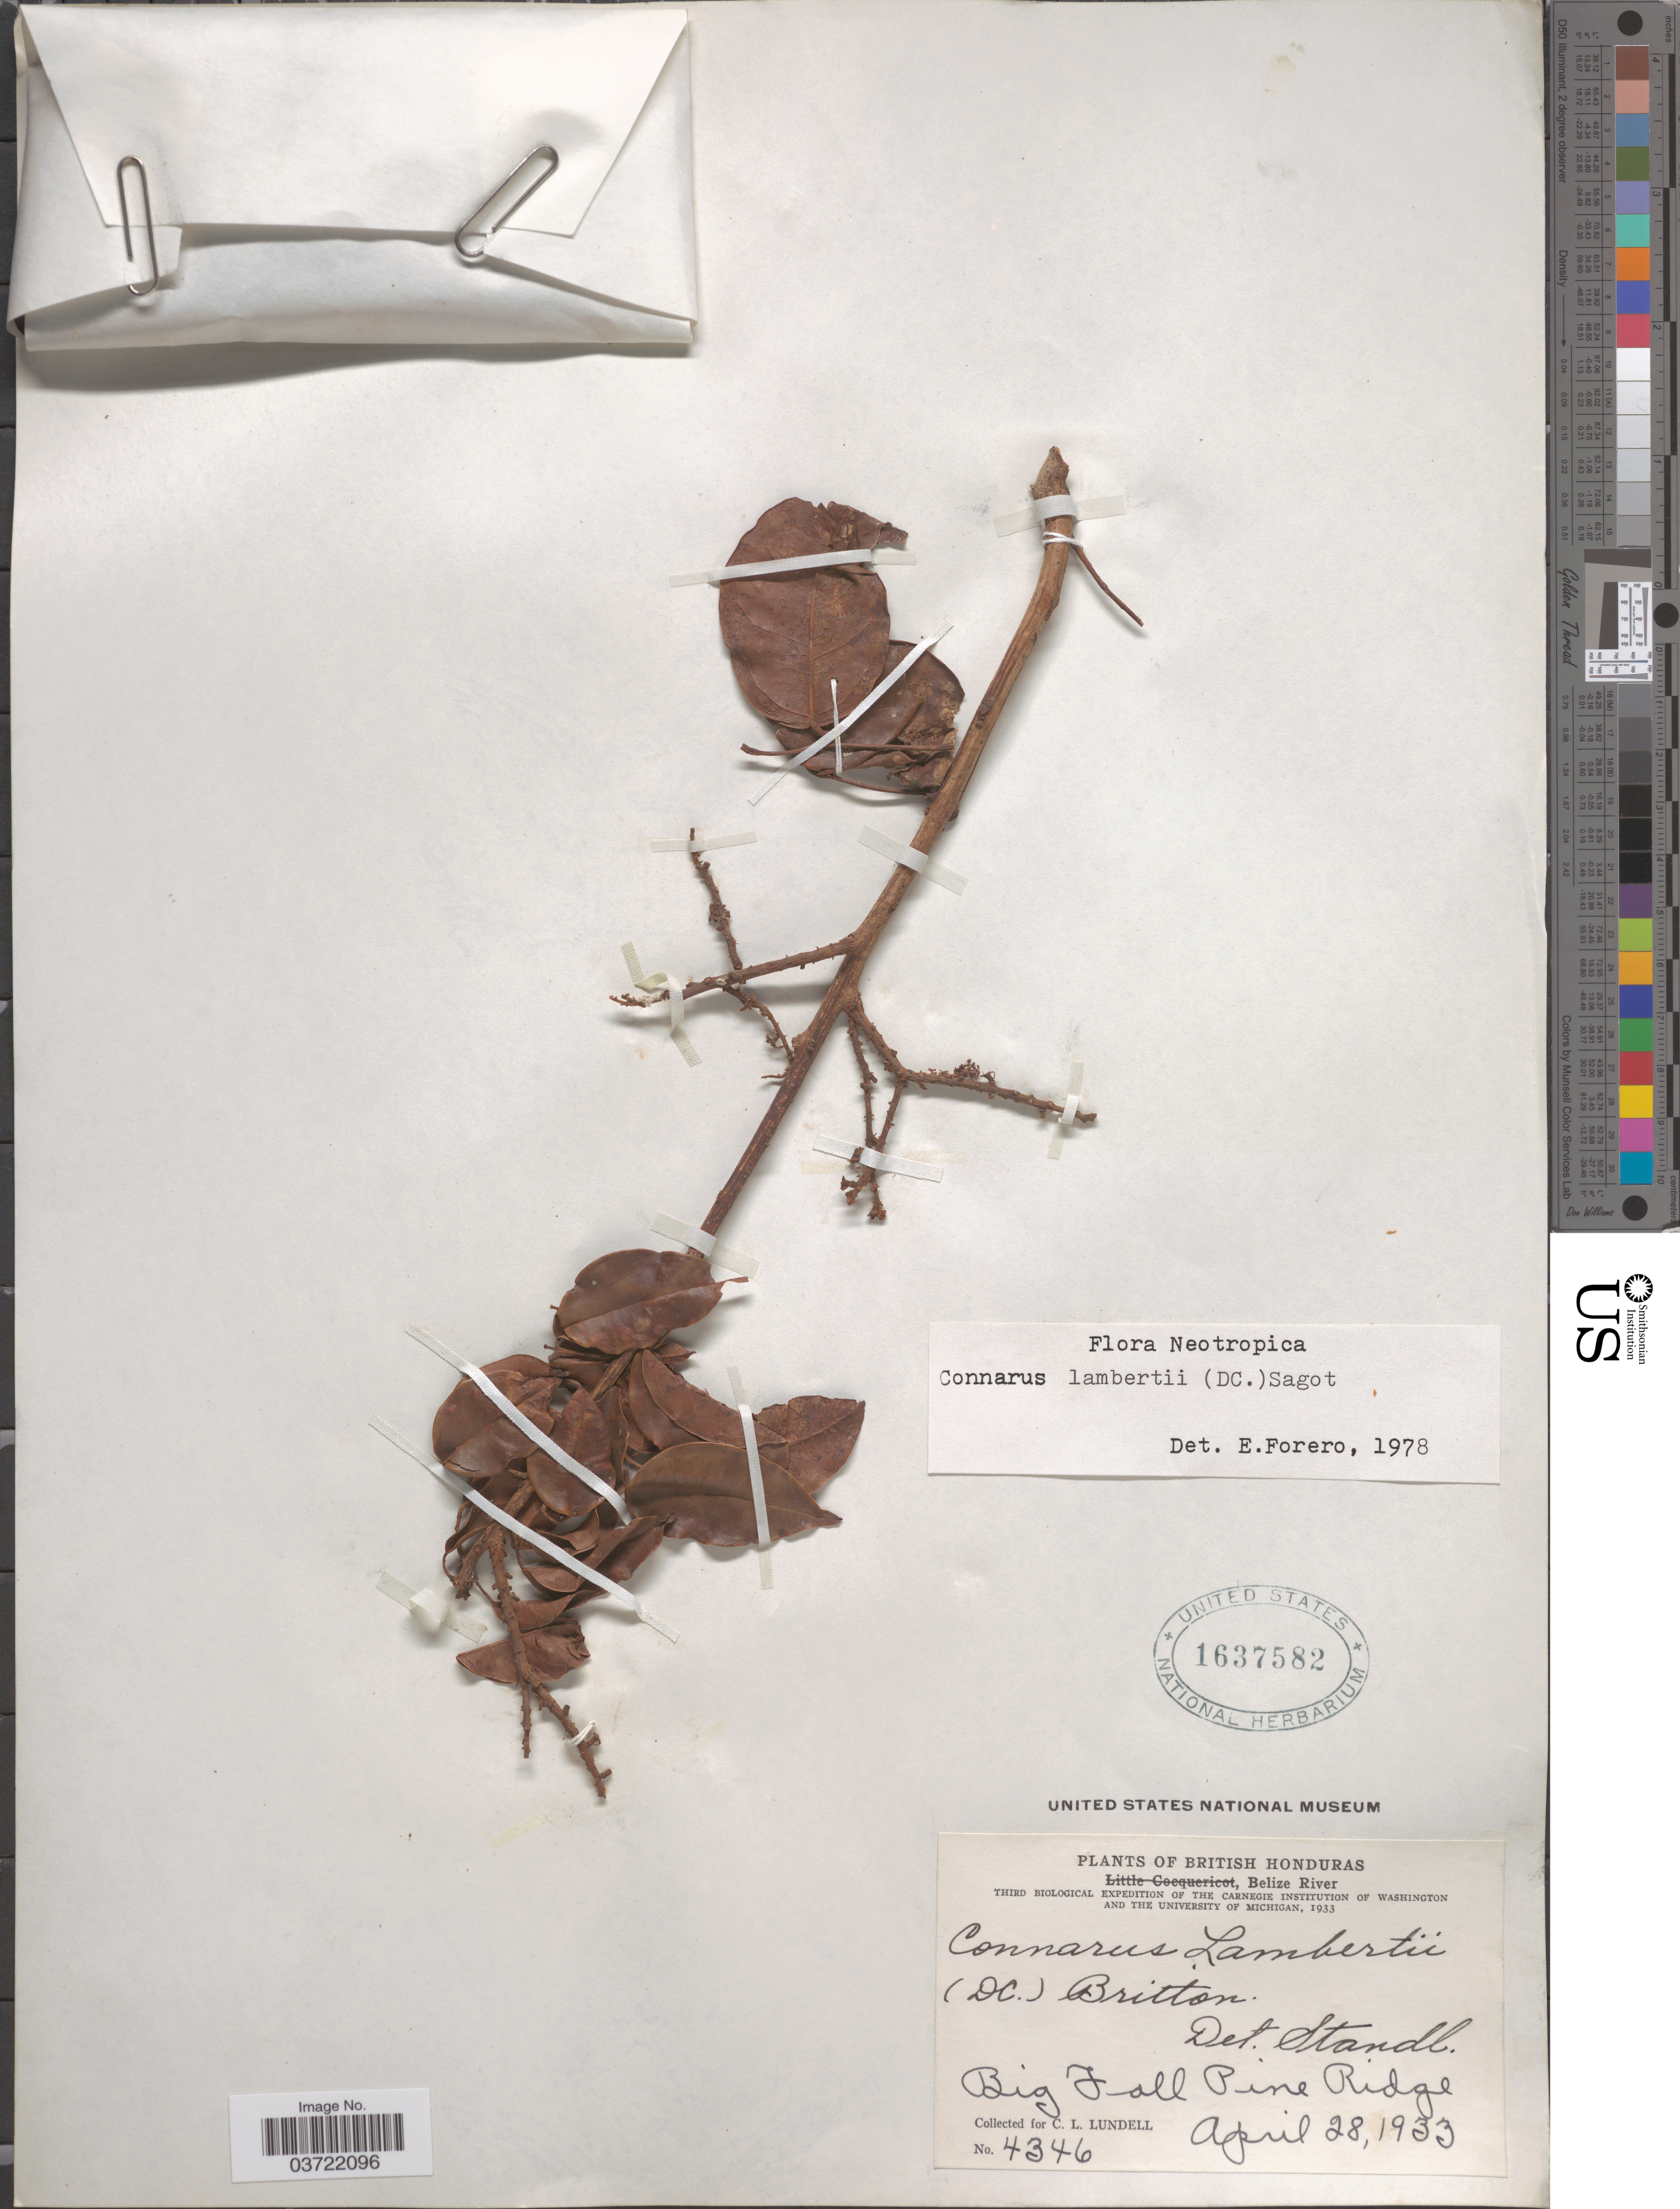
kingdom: Plantae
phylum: Tracheophyta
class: Magnoliopsida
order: Oxalidales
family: Connaraceae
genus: Connarus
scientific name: Connarus lambertii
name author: (DC.) Sagot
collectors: C. L. Lundell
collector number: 4346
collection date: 1933-04-28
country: Belize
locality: British Honduras. Belize River. Big Fall Pine Ridge.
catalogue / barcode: US 1637582